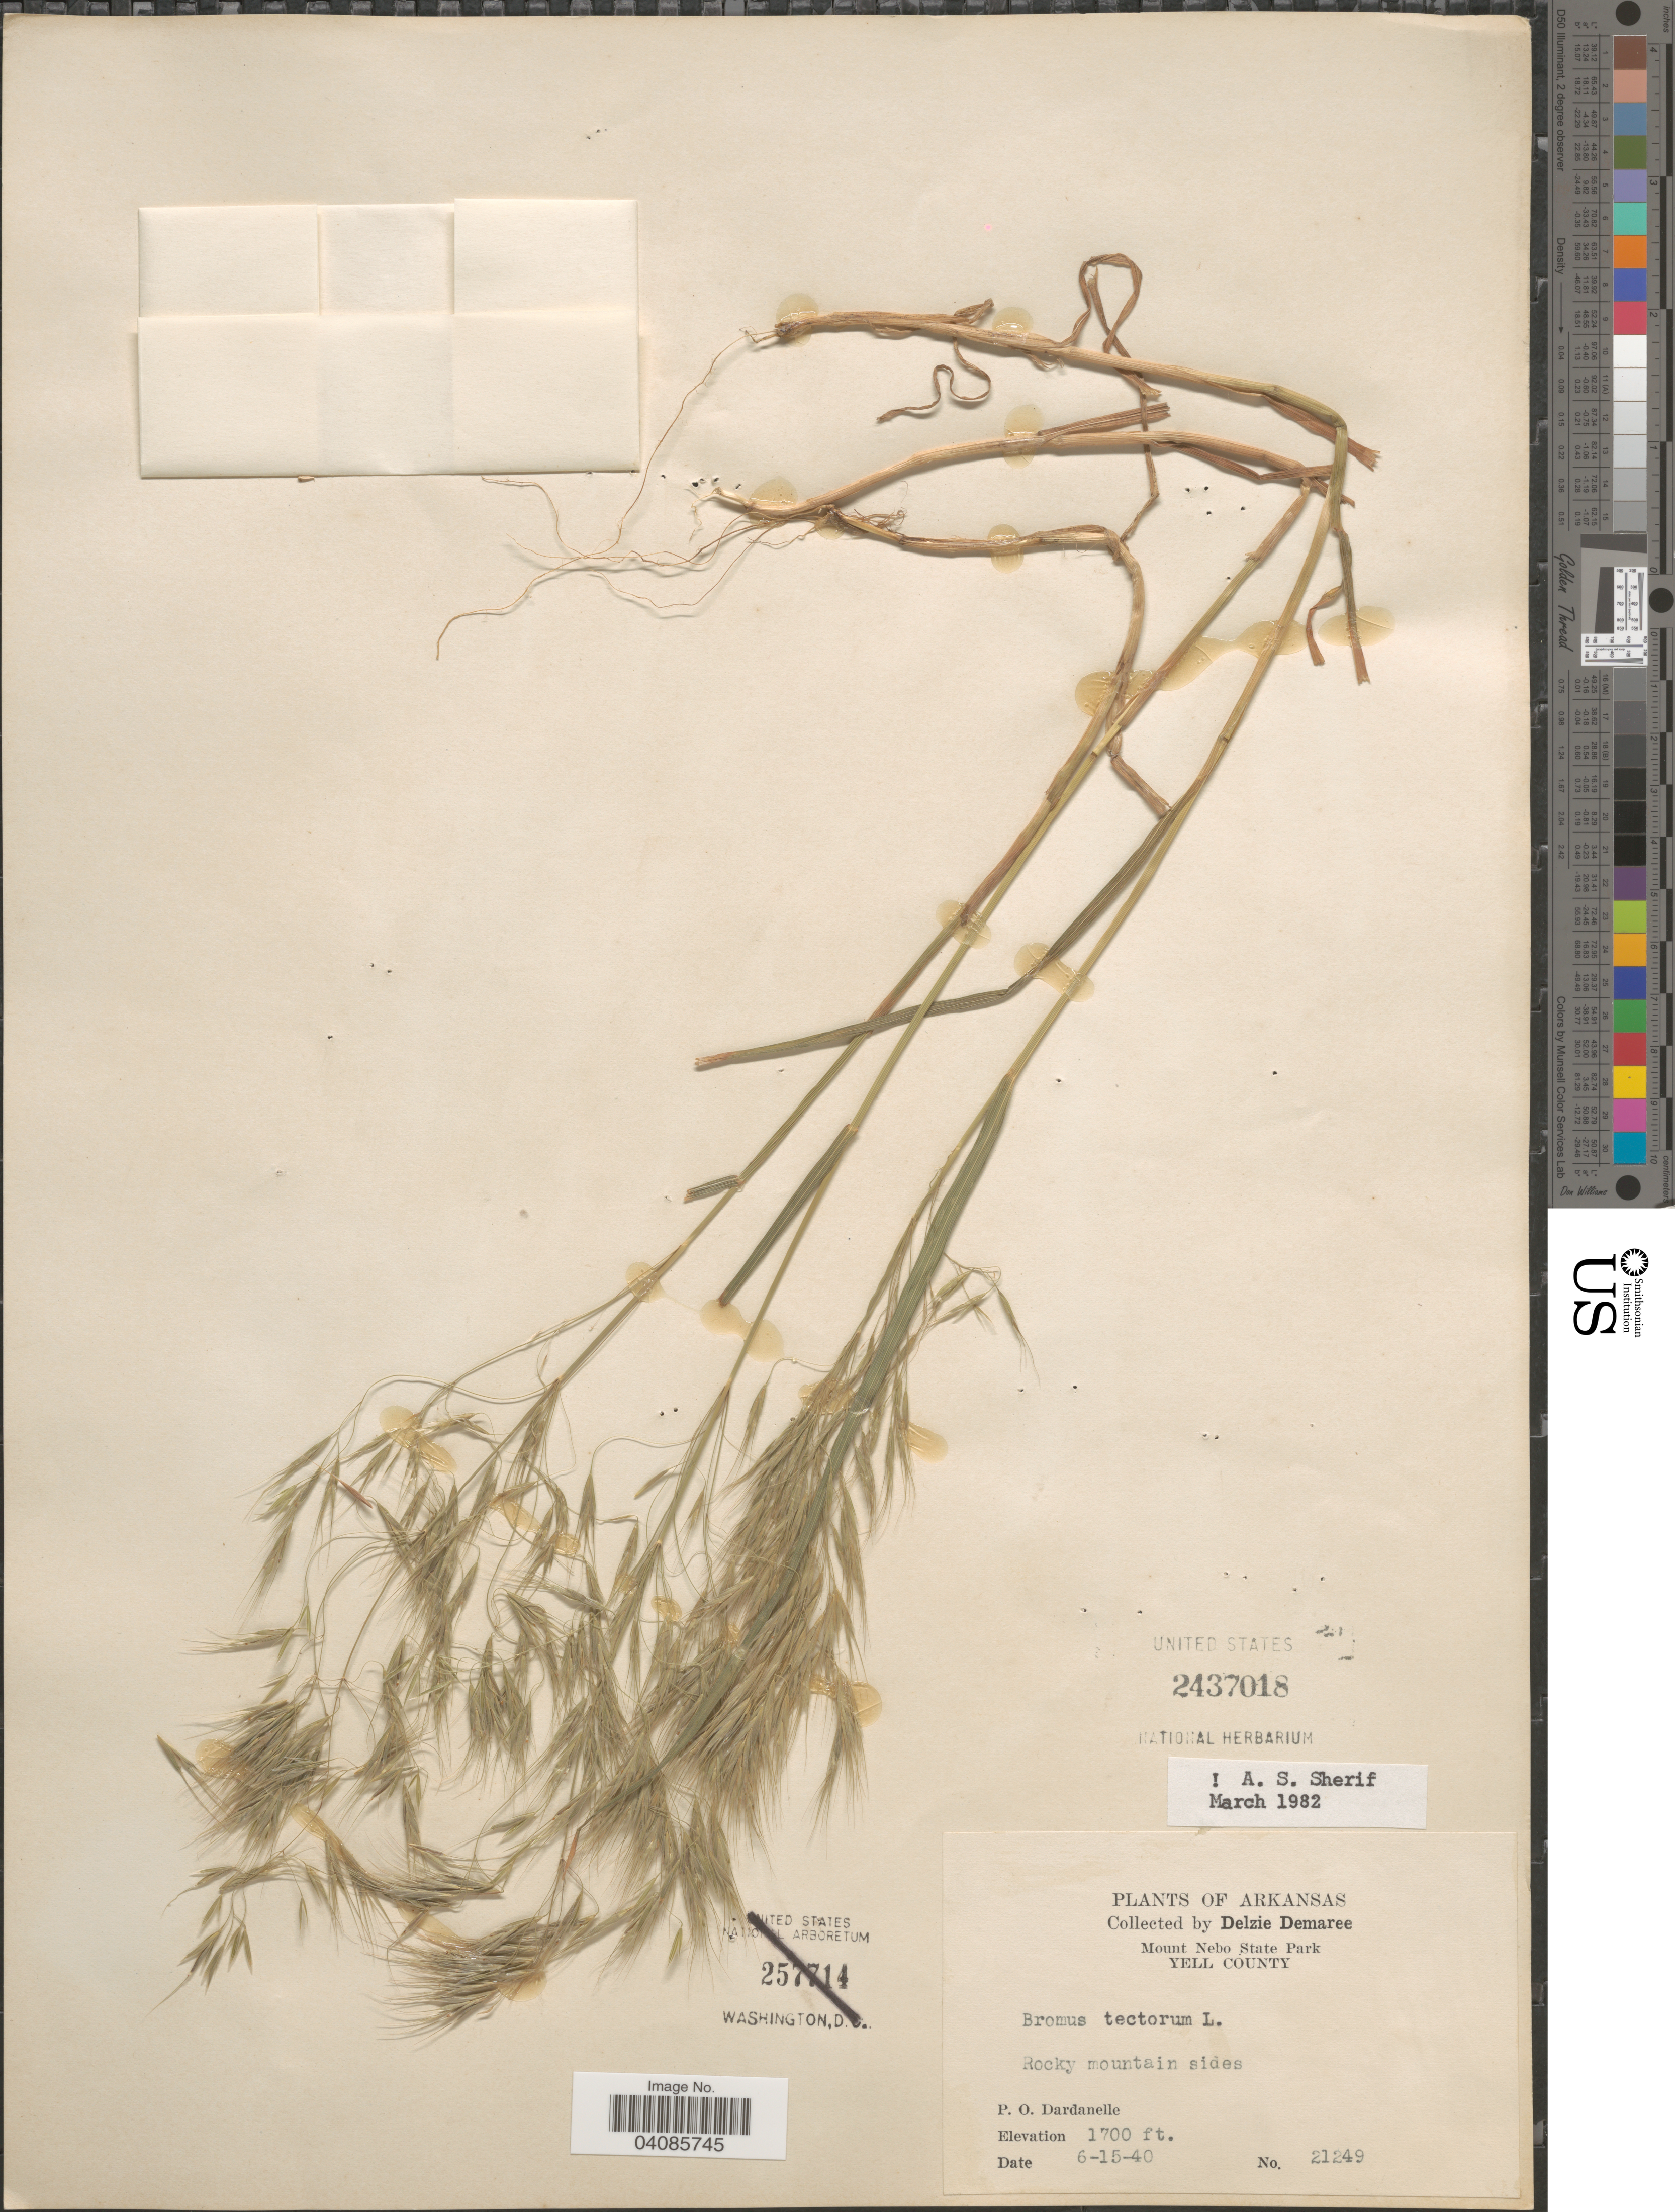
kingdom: Plantae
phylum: Tracheophyta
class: Liliopsida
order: Poales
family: Poaceae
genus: Bromus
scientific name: Bromus tectorum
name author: L.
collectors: D. Demaree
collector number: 21249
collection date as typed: Transcribed d/m/y: 15/6/40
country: United States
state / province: Arkansas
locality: Mount Nebo State Park. Yell County. Rocky mountain sides. P. O. Dardanelle.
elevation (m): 518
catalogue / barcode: US 2437018